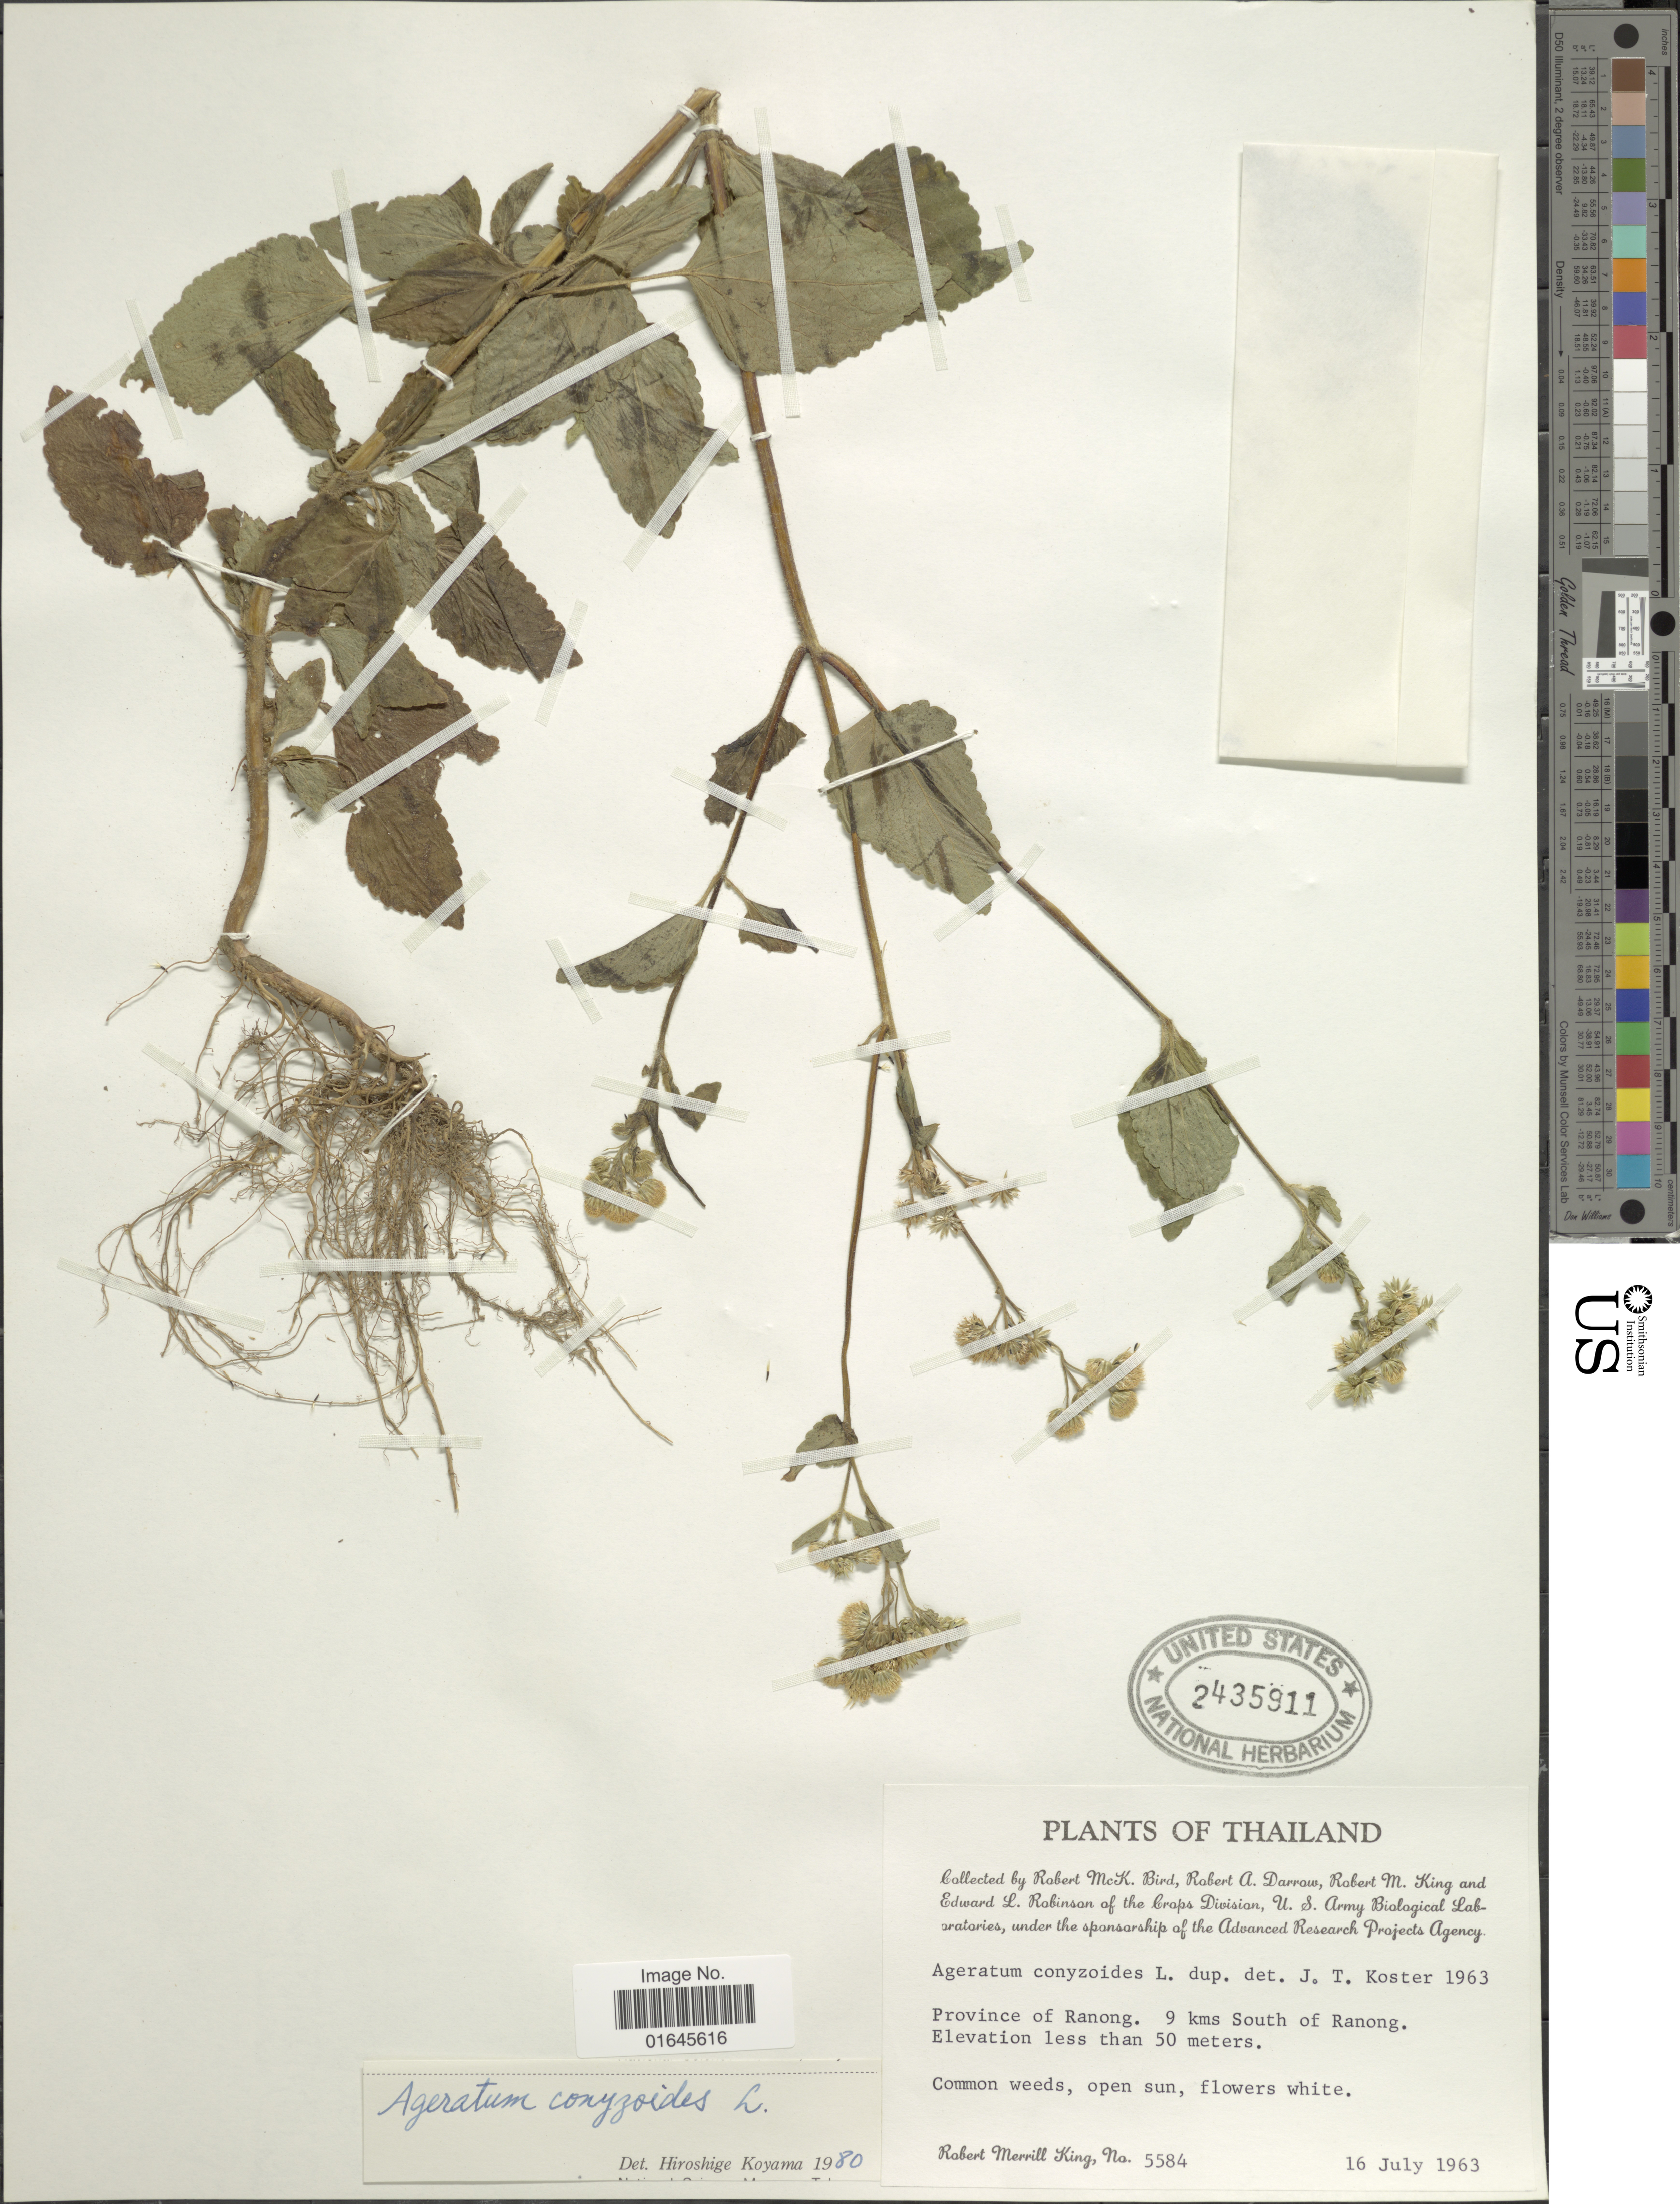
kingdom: Plantae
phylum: Tracheophyta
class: Magnoliopsida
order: Asterales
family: Asteraceae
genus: Ageratum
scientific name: Ageratum conyzoides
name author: L.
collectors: R. M. King, R. M. Bird, R. A. Darrow & E. L. Robinson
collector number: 5584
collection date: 1963-07-16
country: Thailand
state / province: Ranong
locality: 9 kms South of Ranong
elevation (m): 50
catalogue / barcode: US 2435911